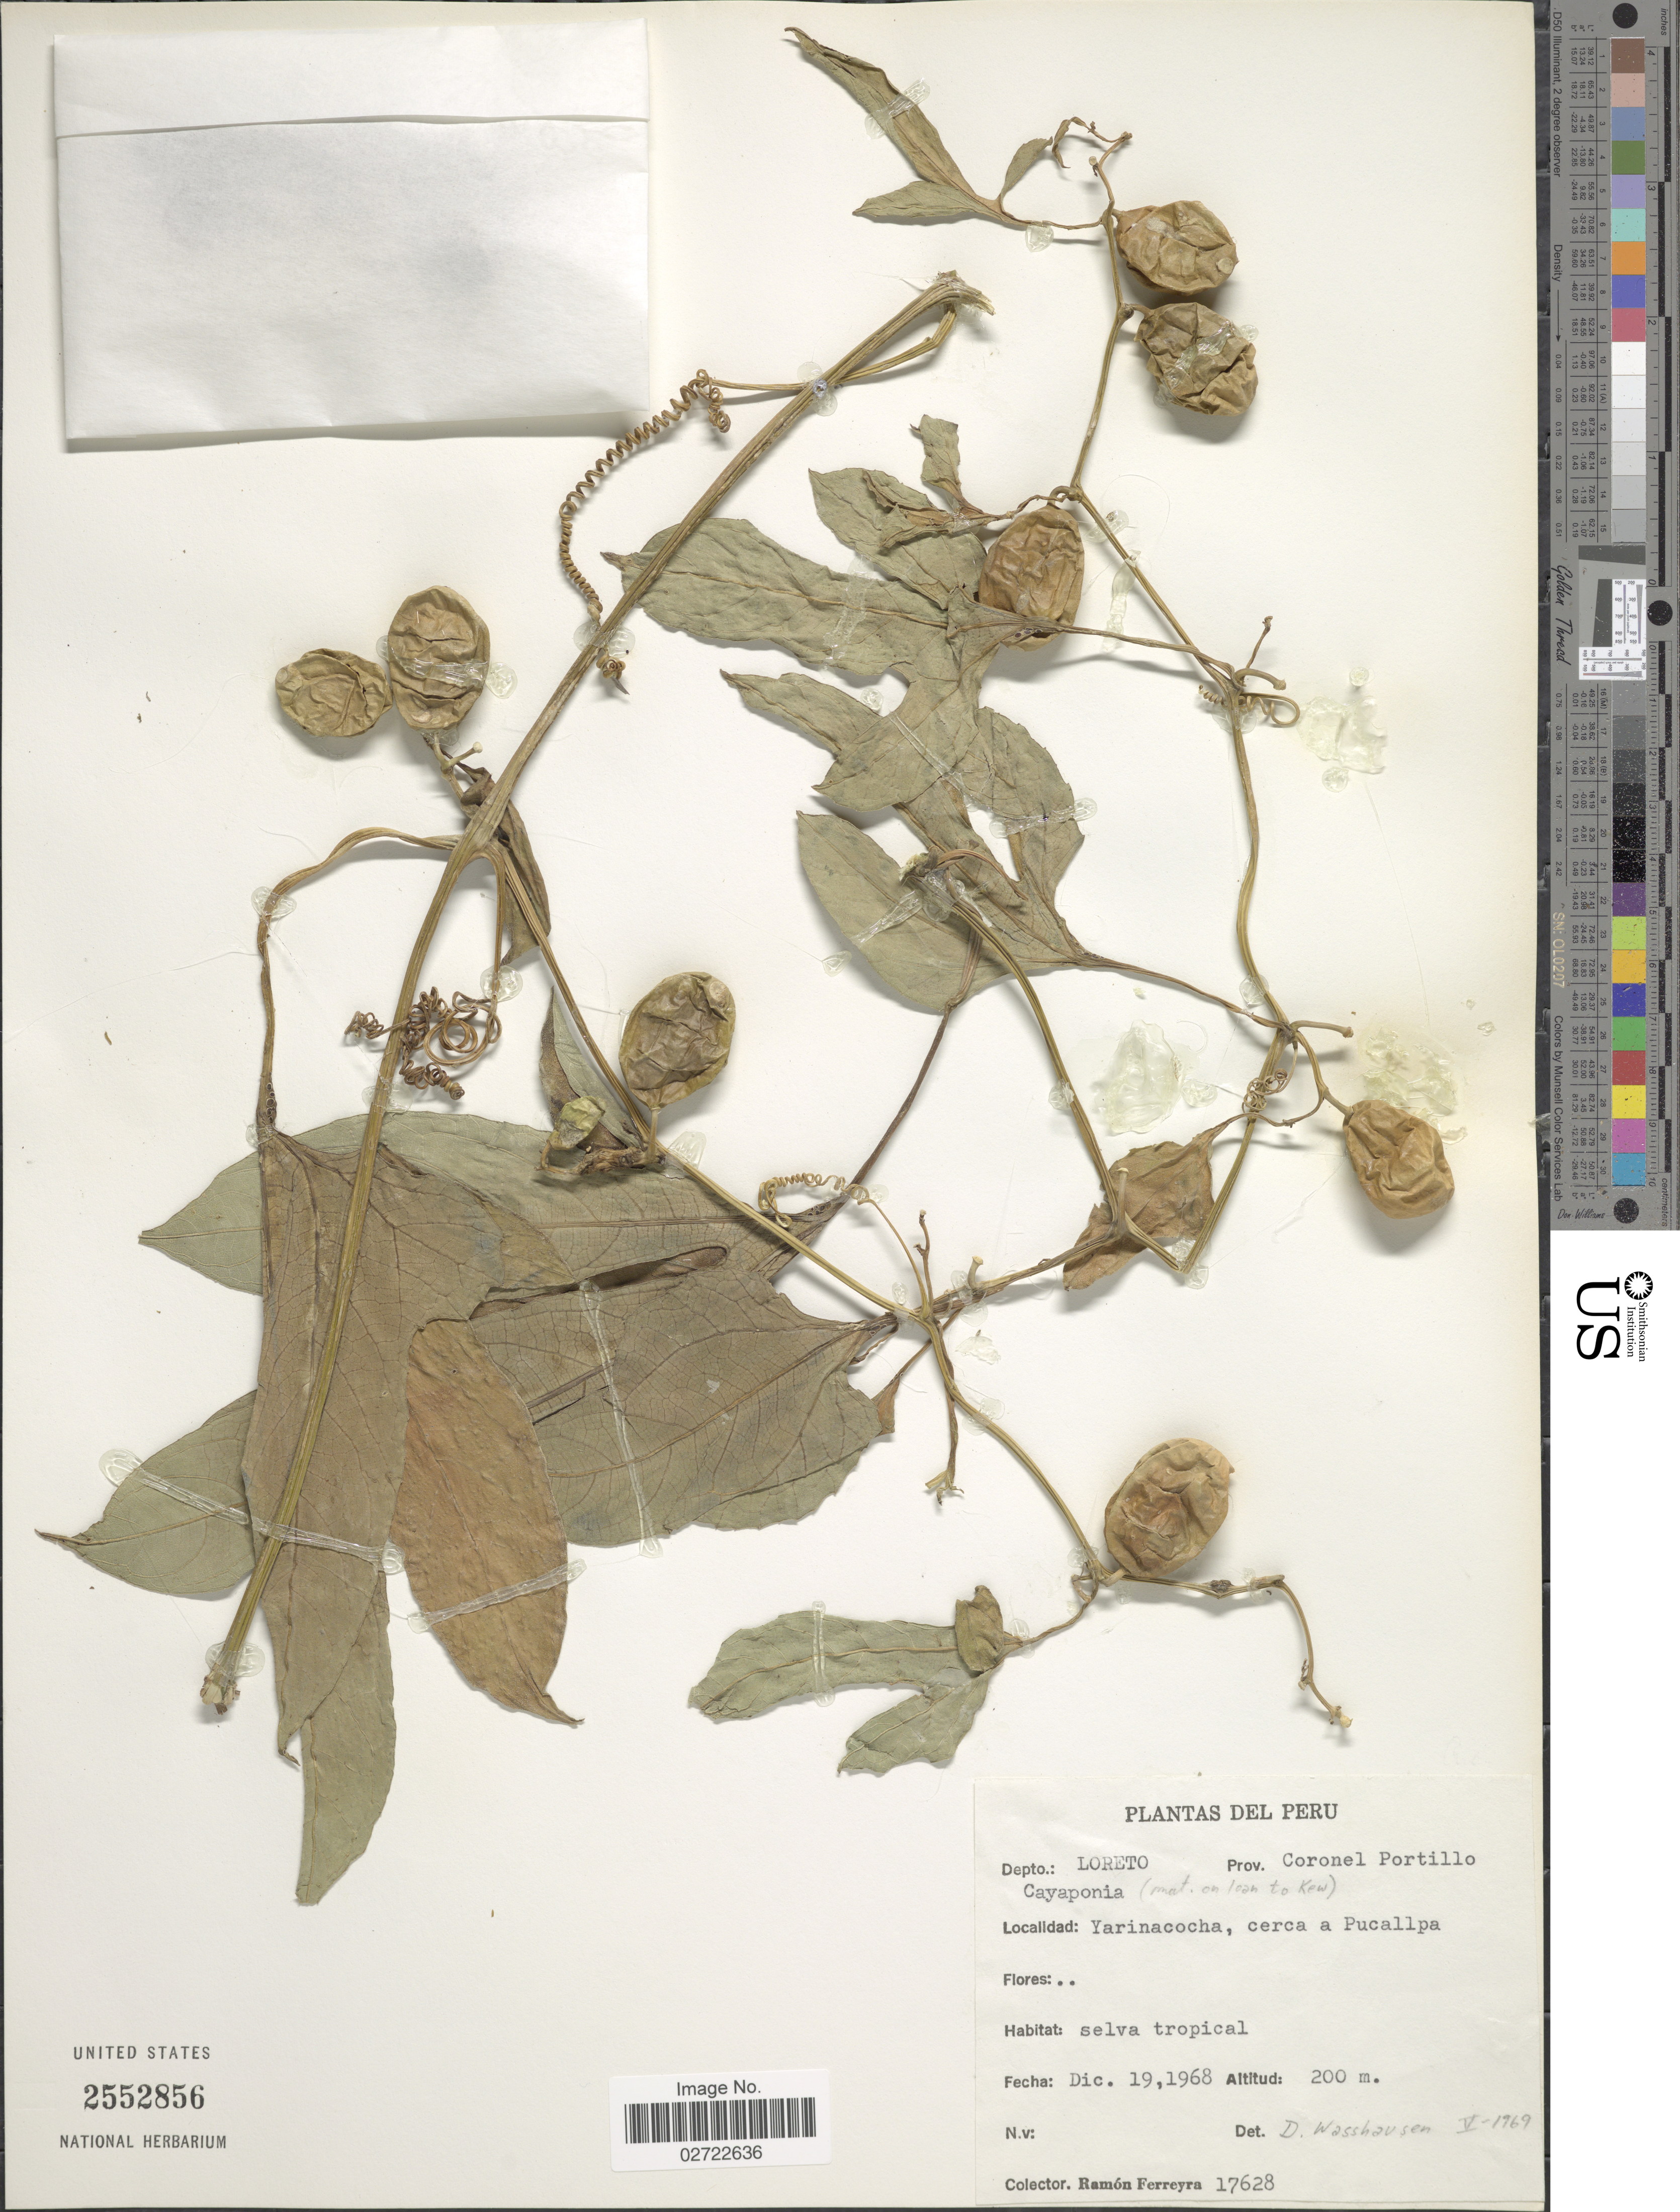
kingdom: Plantae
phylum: Tracheophyta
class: Magnoliopsida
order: Cucurbitales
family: Cucurbitaceae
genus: Cayaponia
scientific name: Cayaponia cruegeri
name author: (Naudin) Cogn.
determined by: Nee, Michael H.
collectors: R. A. Ferreyra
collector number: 17628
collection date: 1968-12-19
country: Peru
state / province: Loreto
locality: Depto.: Loreto, Prov.: Coronel Portillo. Yarinacocha, cerca a Pucallpa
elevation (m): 200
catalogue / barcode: US 2552856